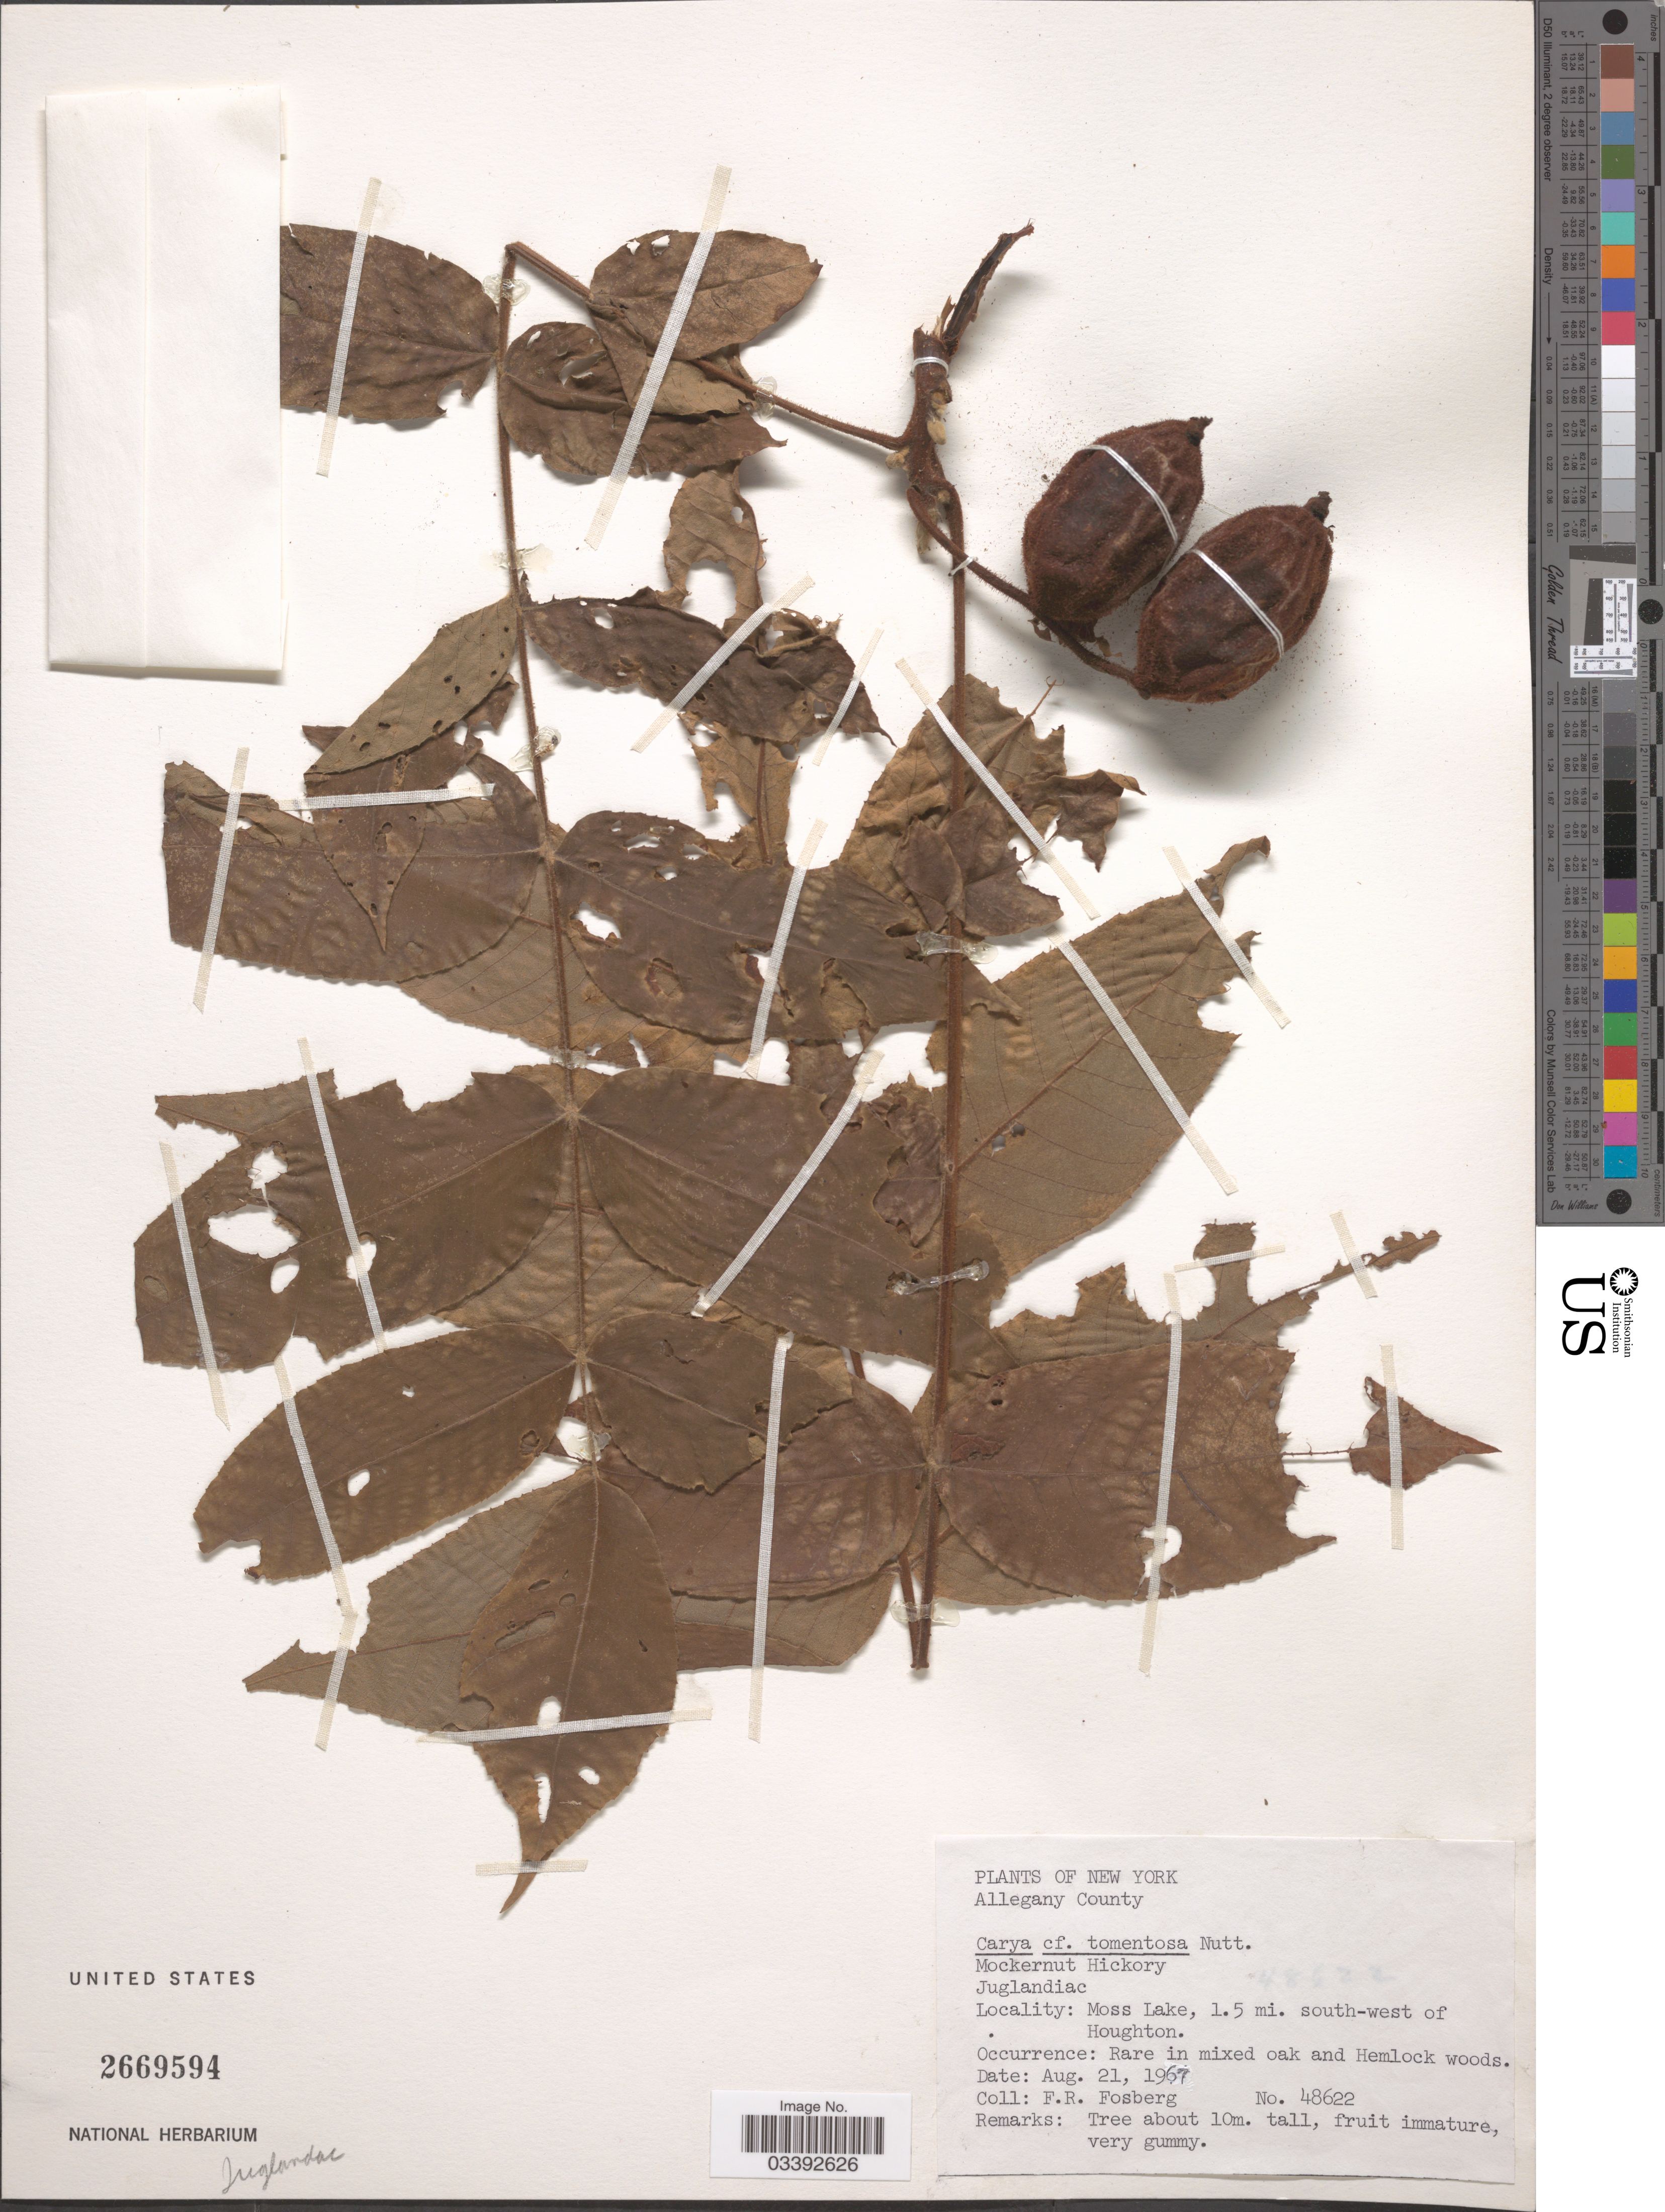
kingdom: Plantae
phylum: Tracheophyta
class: Magnoliopsida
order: Fagales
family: Juglandaceae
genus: Carya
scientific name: Carya tomentosa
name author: (Lam.) Nutt.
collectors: F. R. Fosberg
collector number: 48622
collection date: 1967-08-21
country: United States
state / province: New York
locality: Allegany County. Moss Lake, 1.5 mi. south-west of Houghton.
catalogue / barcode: US 2669594